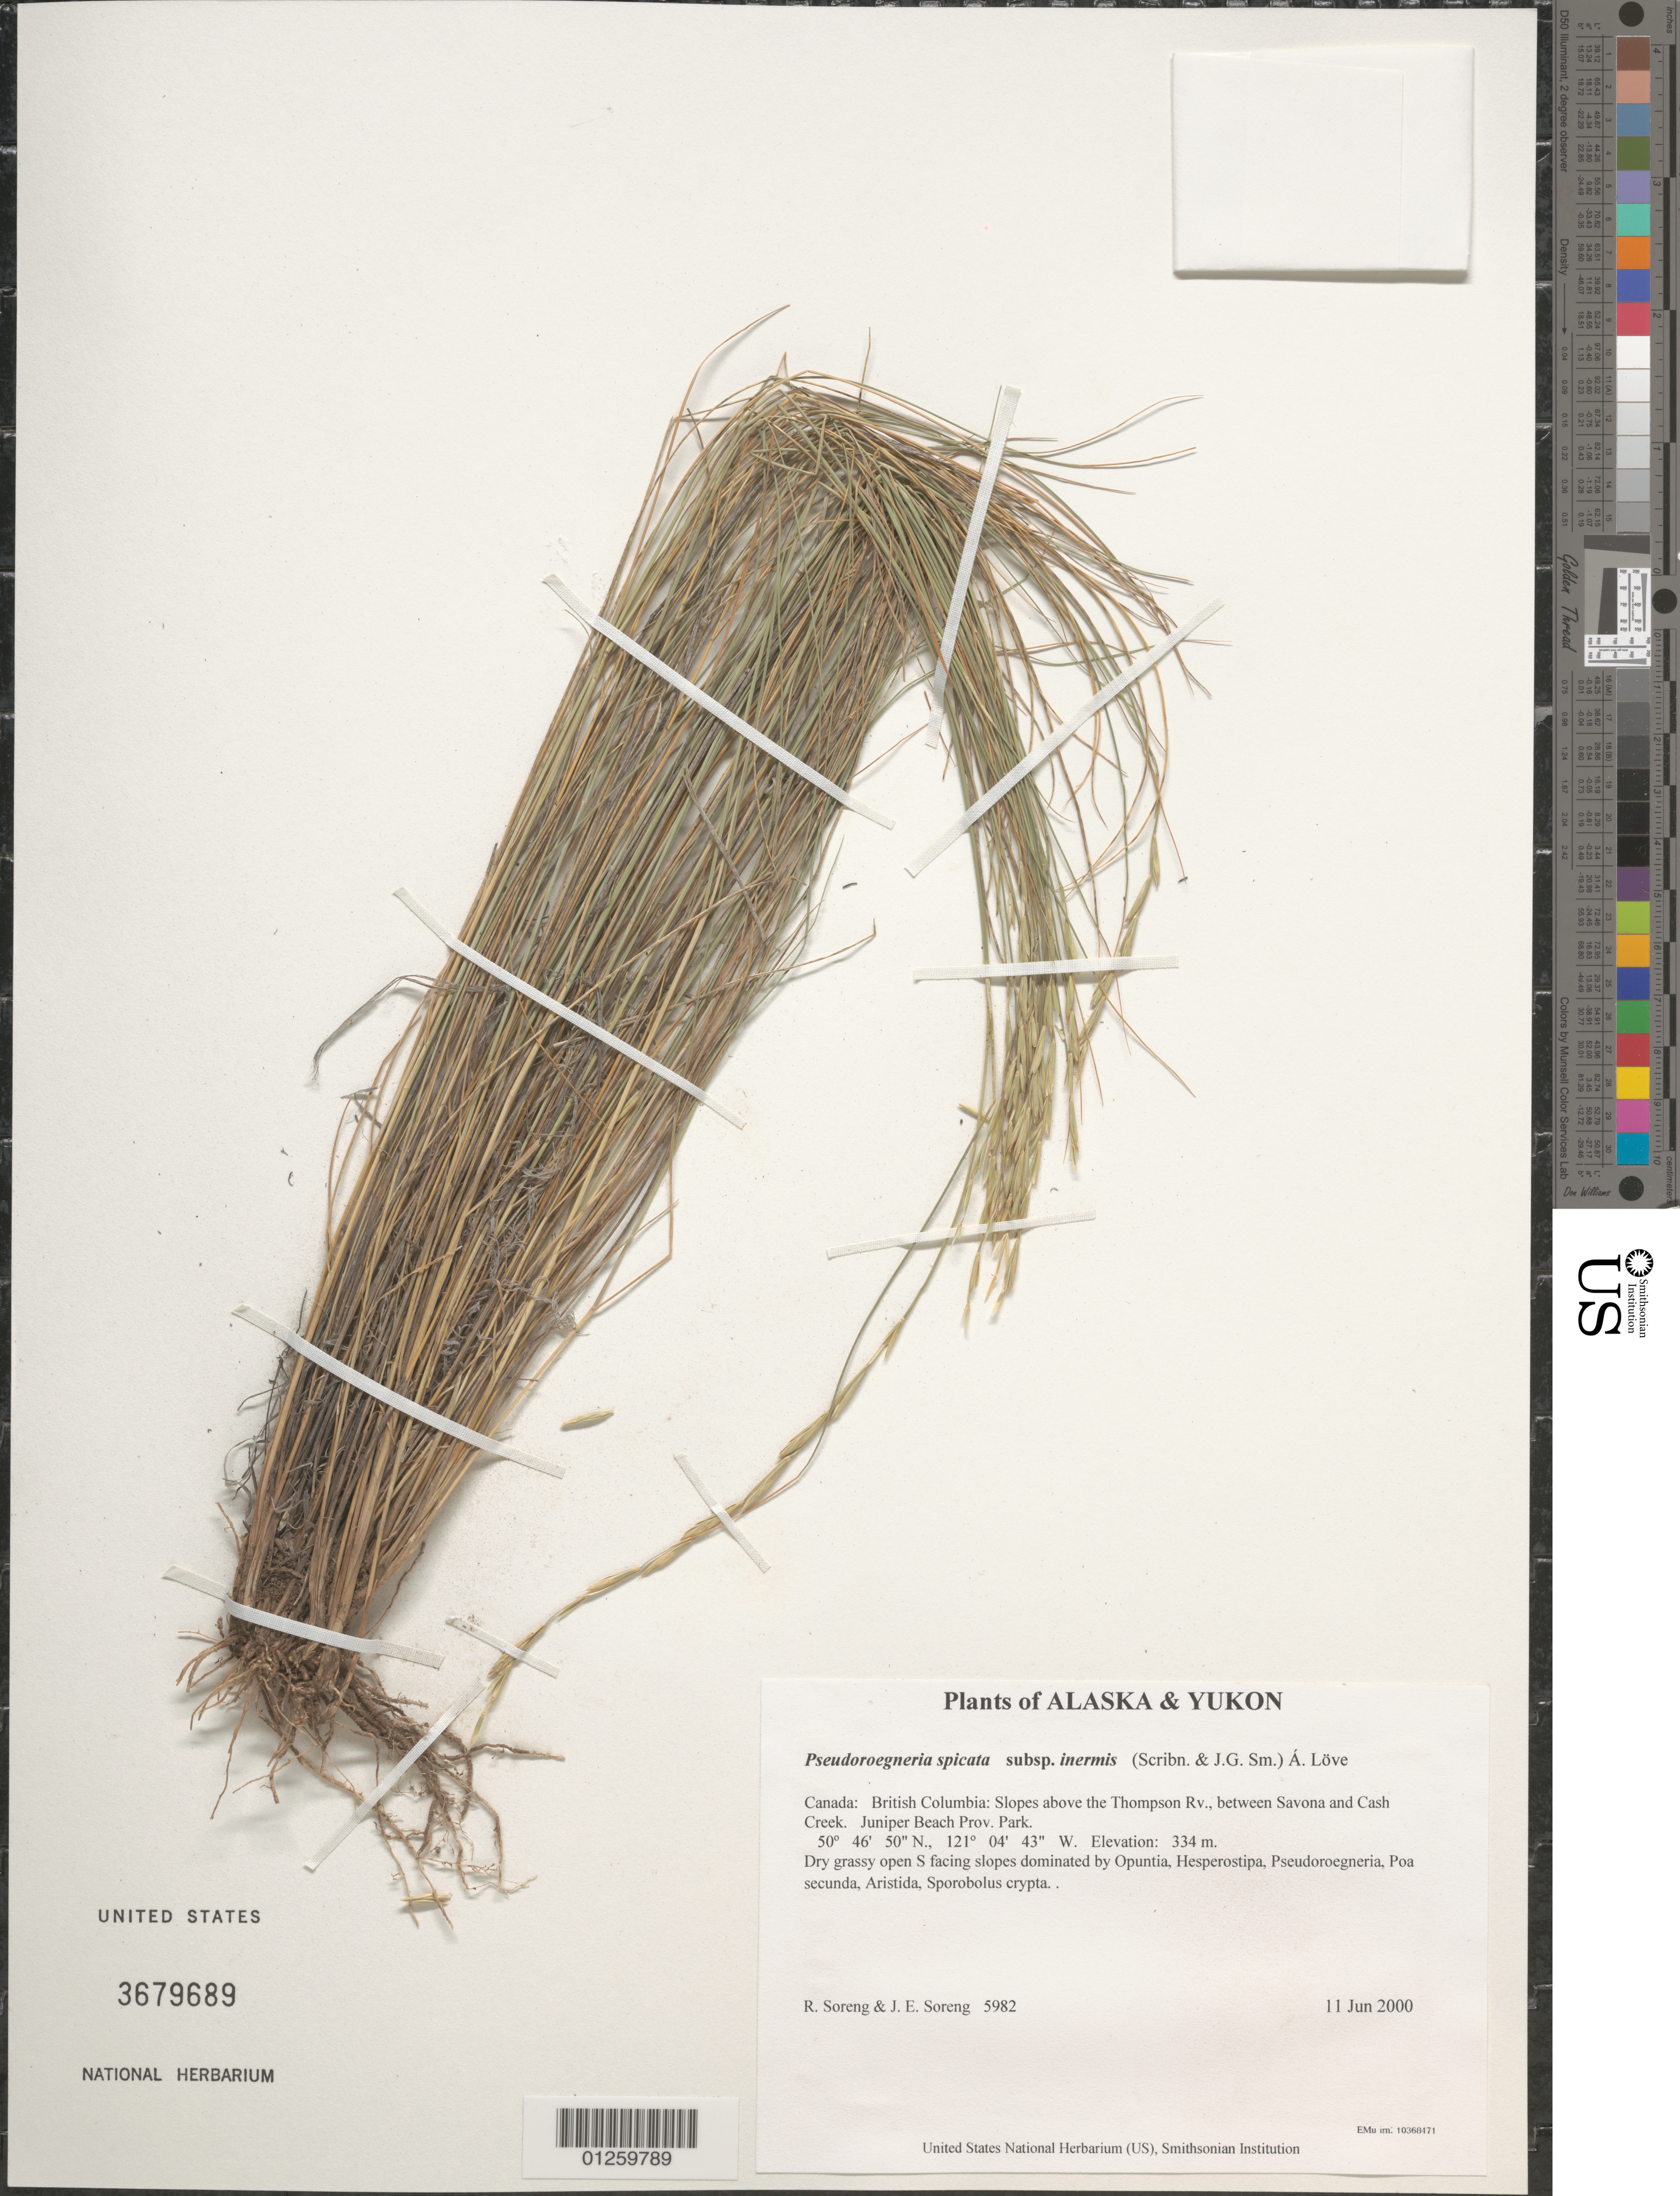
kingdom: Plantae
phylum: Tracheophyta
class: Liliopsida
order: Poales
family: Poaceae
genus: Pseudoroegneria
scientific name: Pseudoroegneria spicata subsp. inermis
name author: (Scribn. & J.G. Sm.) Á. Löve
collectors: R. J. Soreng & J. E. Soreng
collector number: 5982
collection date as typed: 11 Jun 2000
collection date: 2000-06-11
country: Canada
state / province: British Columbia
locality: Slopes above the Thompson Rv., between Savona and Cash Creek. Juniper Beach Prov. Park.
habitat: Dry grassy open S facing slopes dominated by Opuntia, Hesperostipa, Pseudoroegneria, Poa secunda, Aristida, Sporobolus crypta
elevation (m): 334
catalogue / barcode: US 3679689